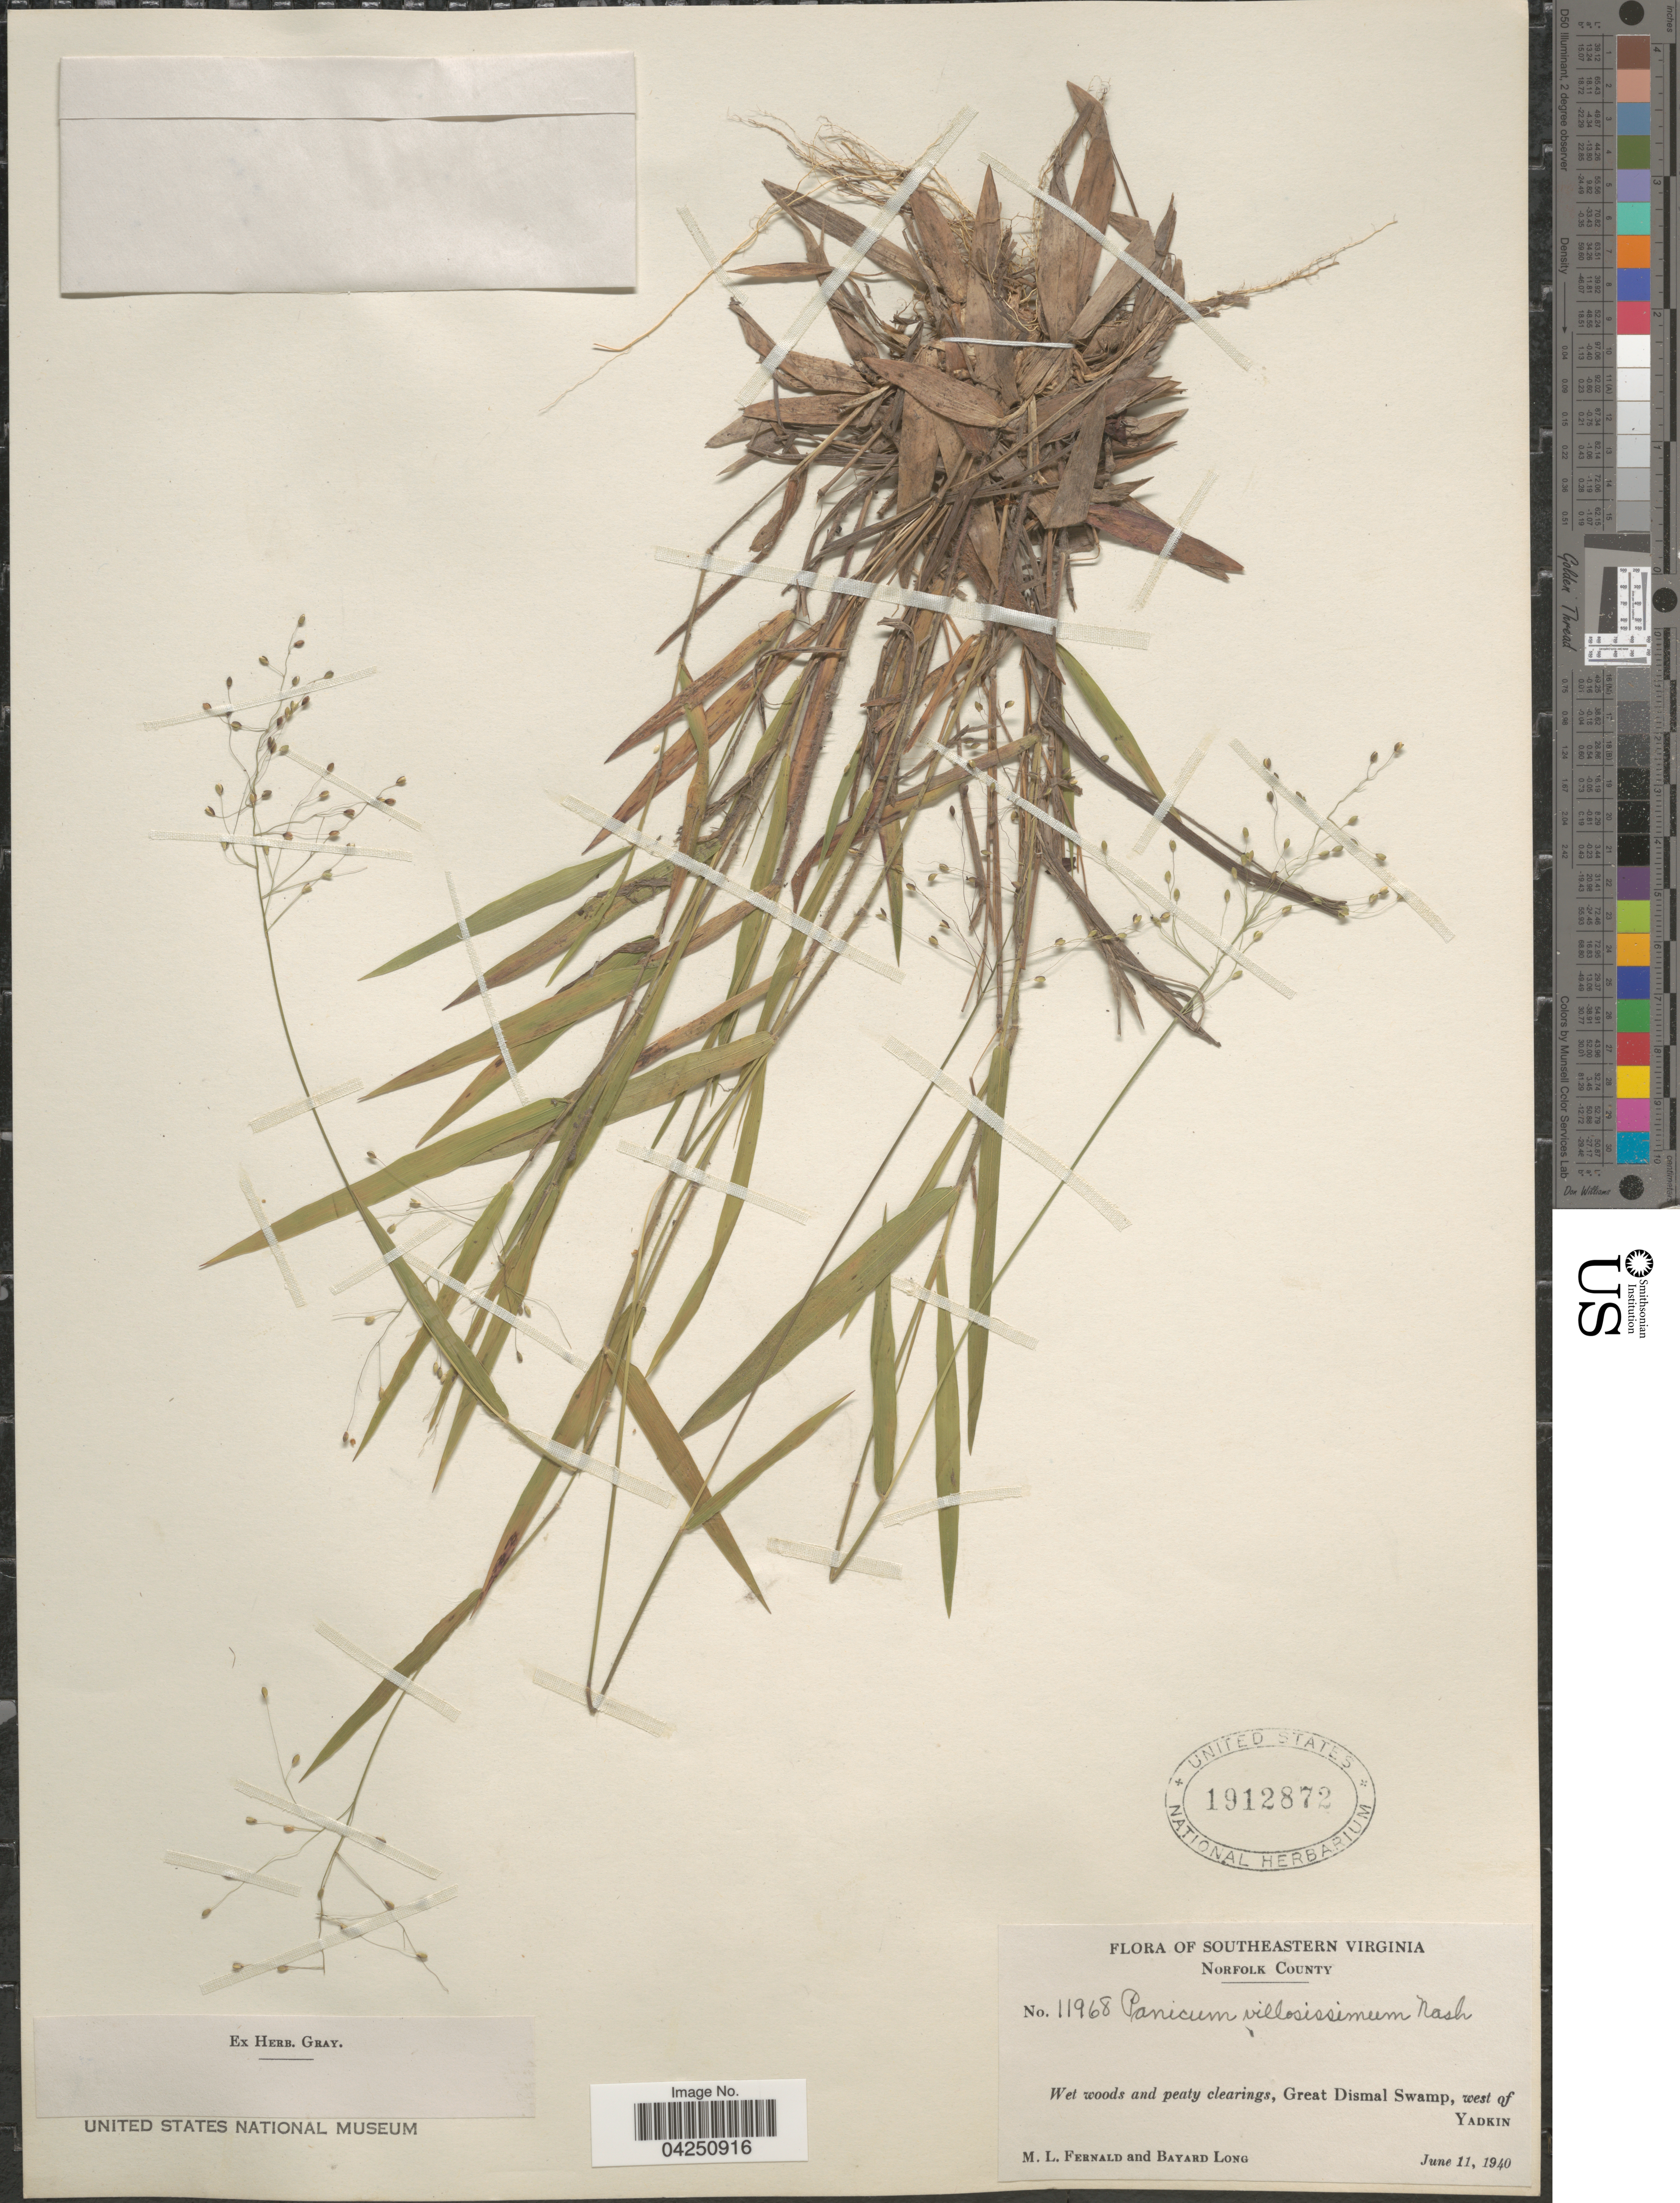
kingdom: Plantae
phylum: Tracheophyta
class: Liliopsida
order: Poales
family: Poaceae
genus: Dichanthelium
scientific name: Dichanthelium acuminatum var. acuminatum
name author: (Sw.) Gould & C.A. Clark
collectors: M. L. Fernald & B. Long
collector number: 11968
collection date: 1940-06-11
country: United States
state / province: Virginia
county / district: City of Norfolk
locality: Southeastern Virginia. Norfolk County. Wet woods and peaty clearings, Great Dismal Swamp, west of Yadkin.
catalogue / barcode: US 1912872